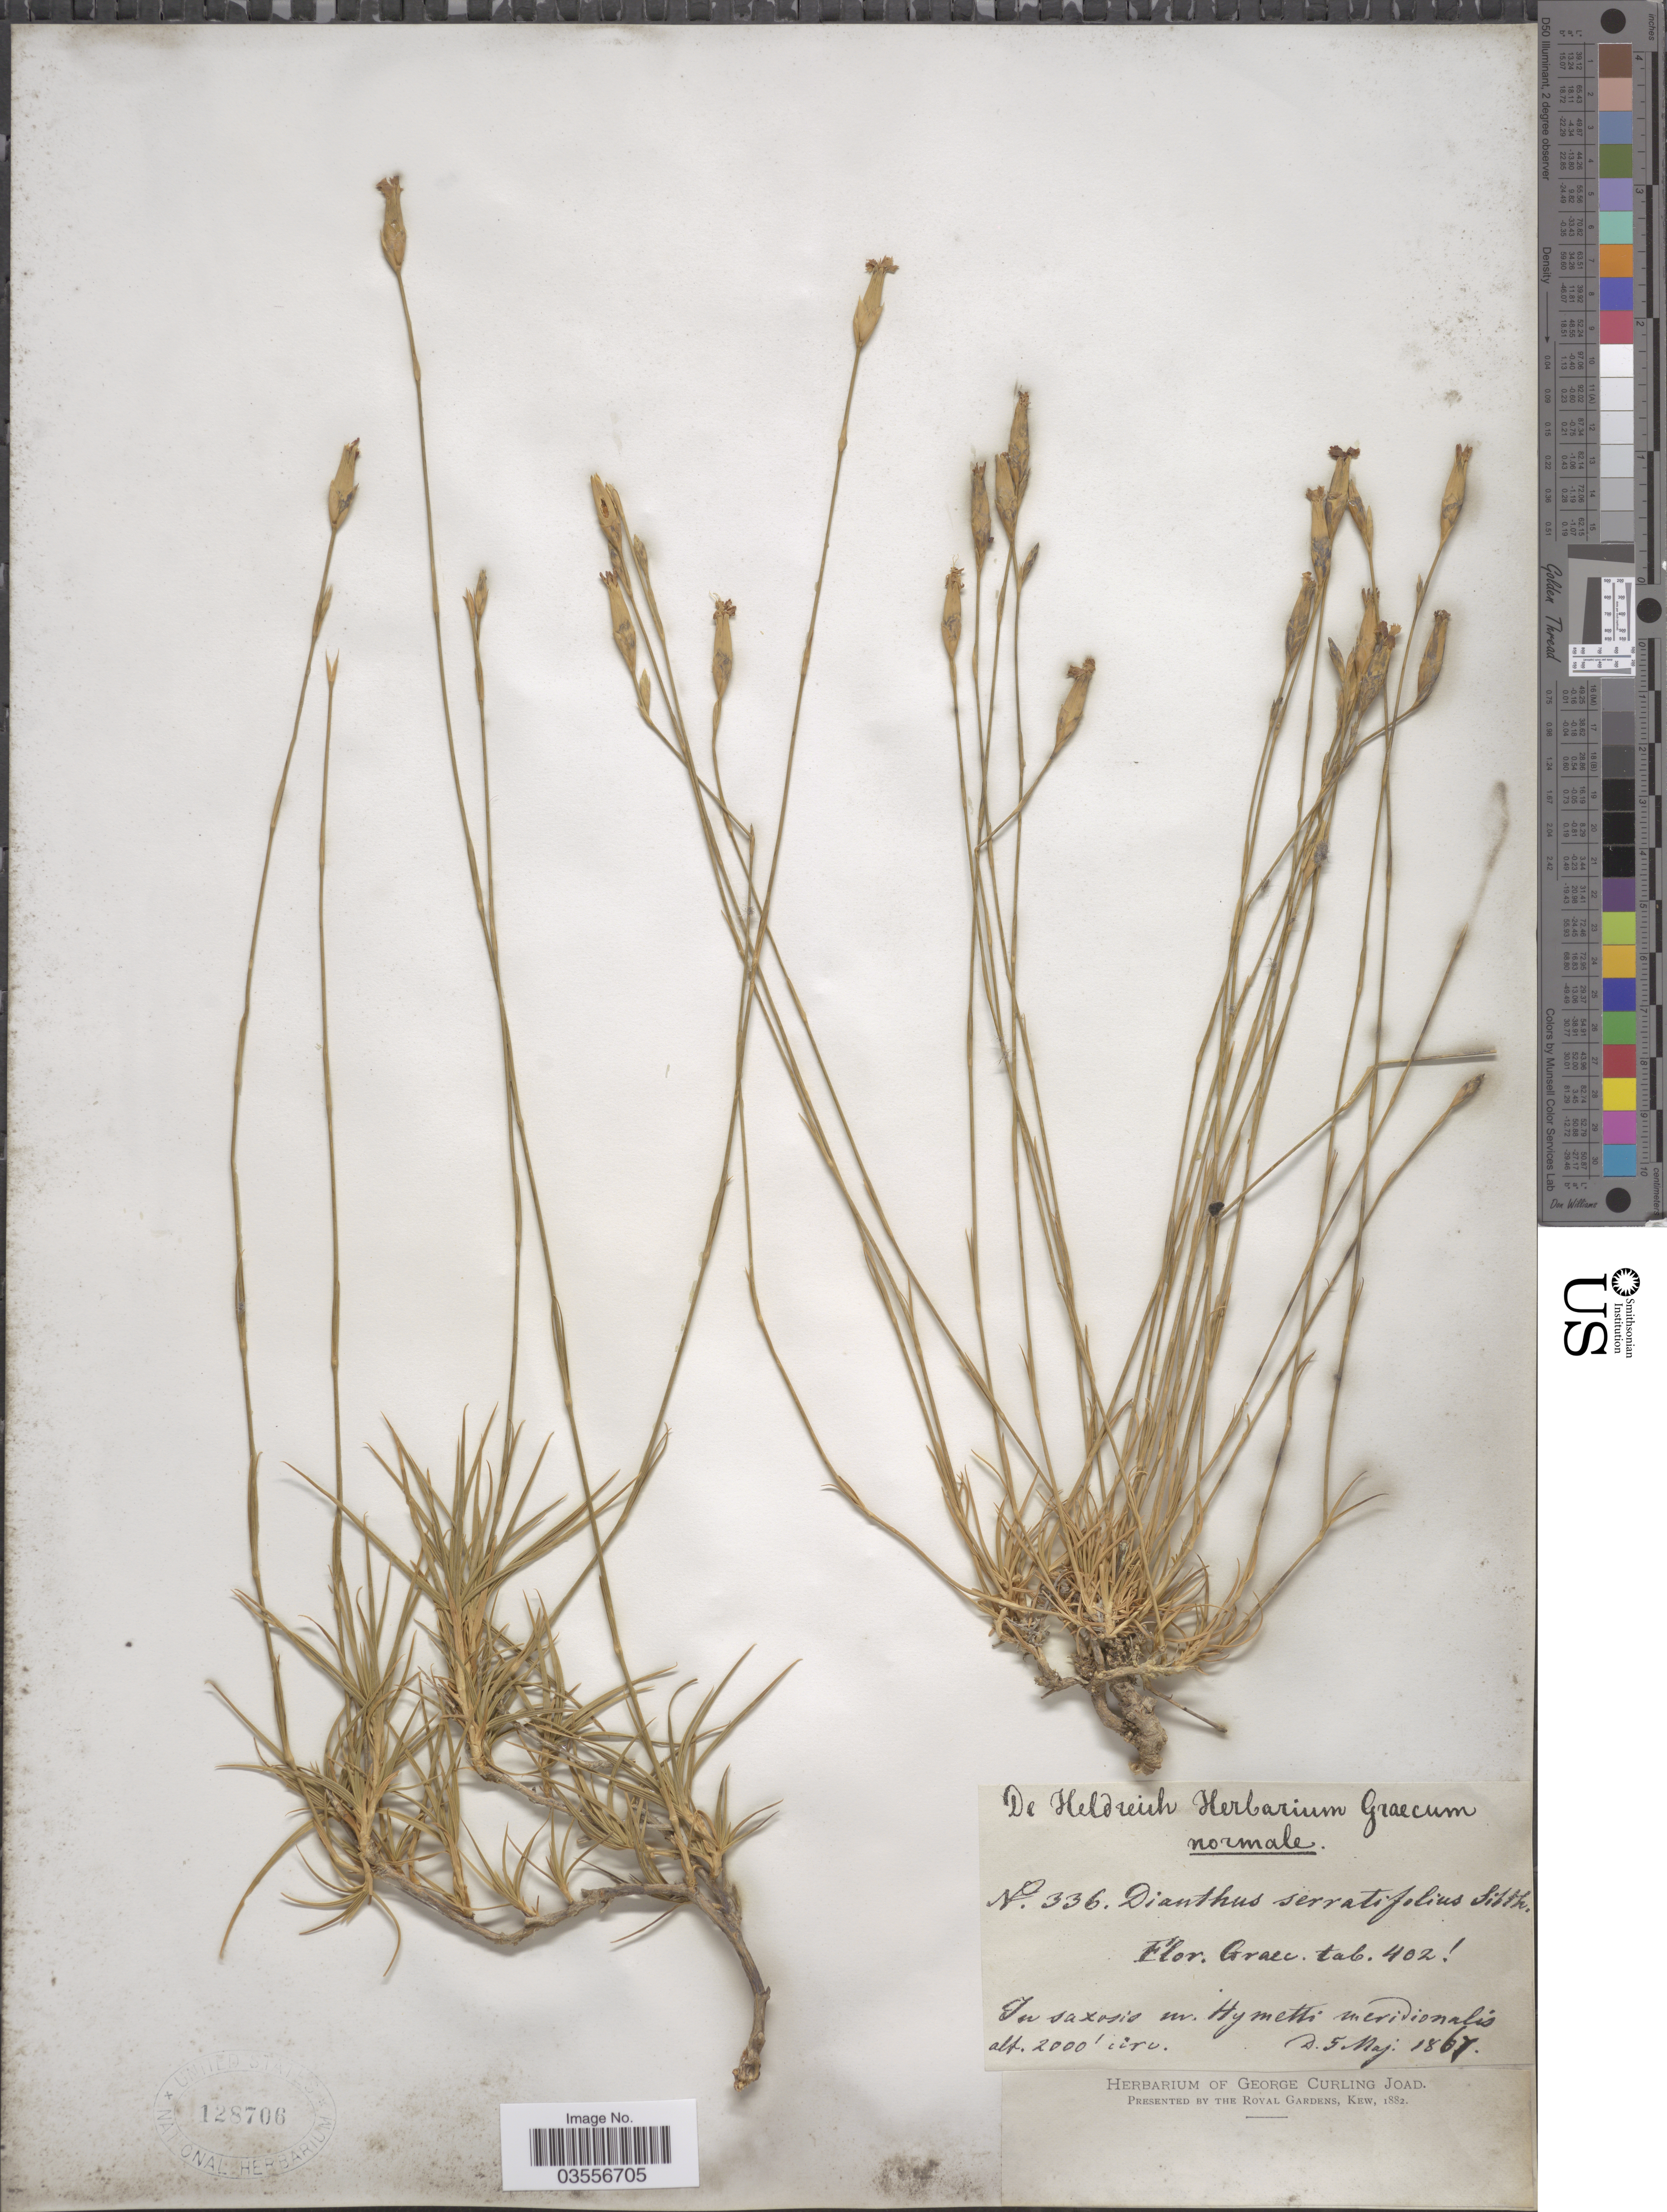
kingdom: Plantae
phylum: Tracheophyta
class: Magnoliopsida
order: Caryophyllales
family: Caryophyllaceae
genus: Dianthus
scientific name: Dianthus serratifolius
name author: Sm.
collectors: -. De Heldreich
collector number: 336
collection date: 1867-05-05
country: Greece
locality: In saxosis m. Hymetti meridionalis.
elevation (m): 610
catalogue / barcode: US 128706